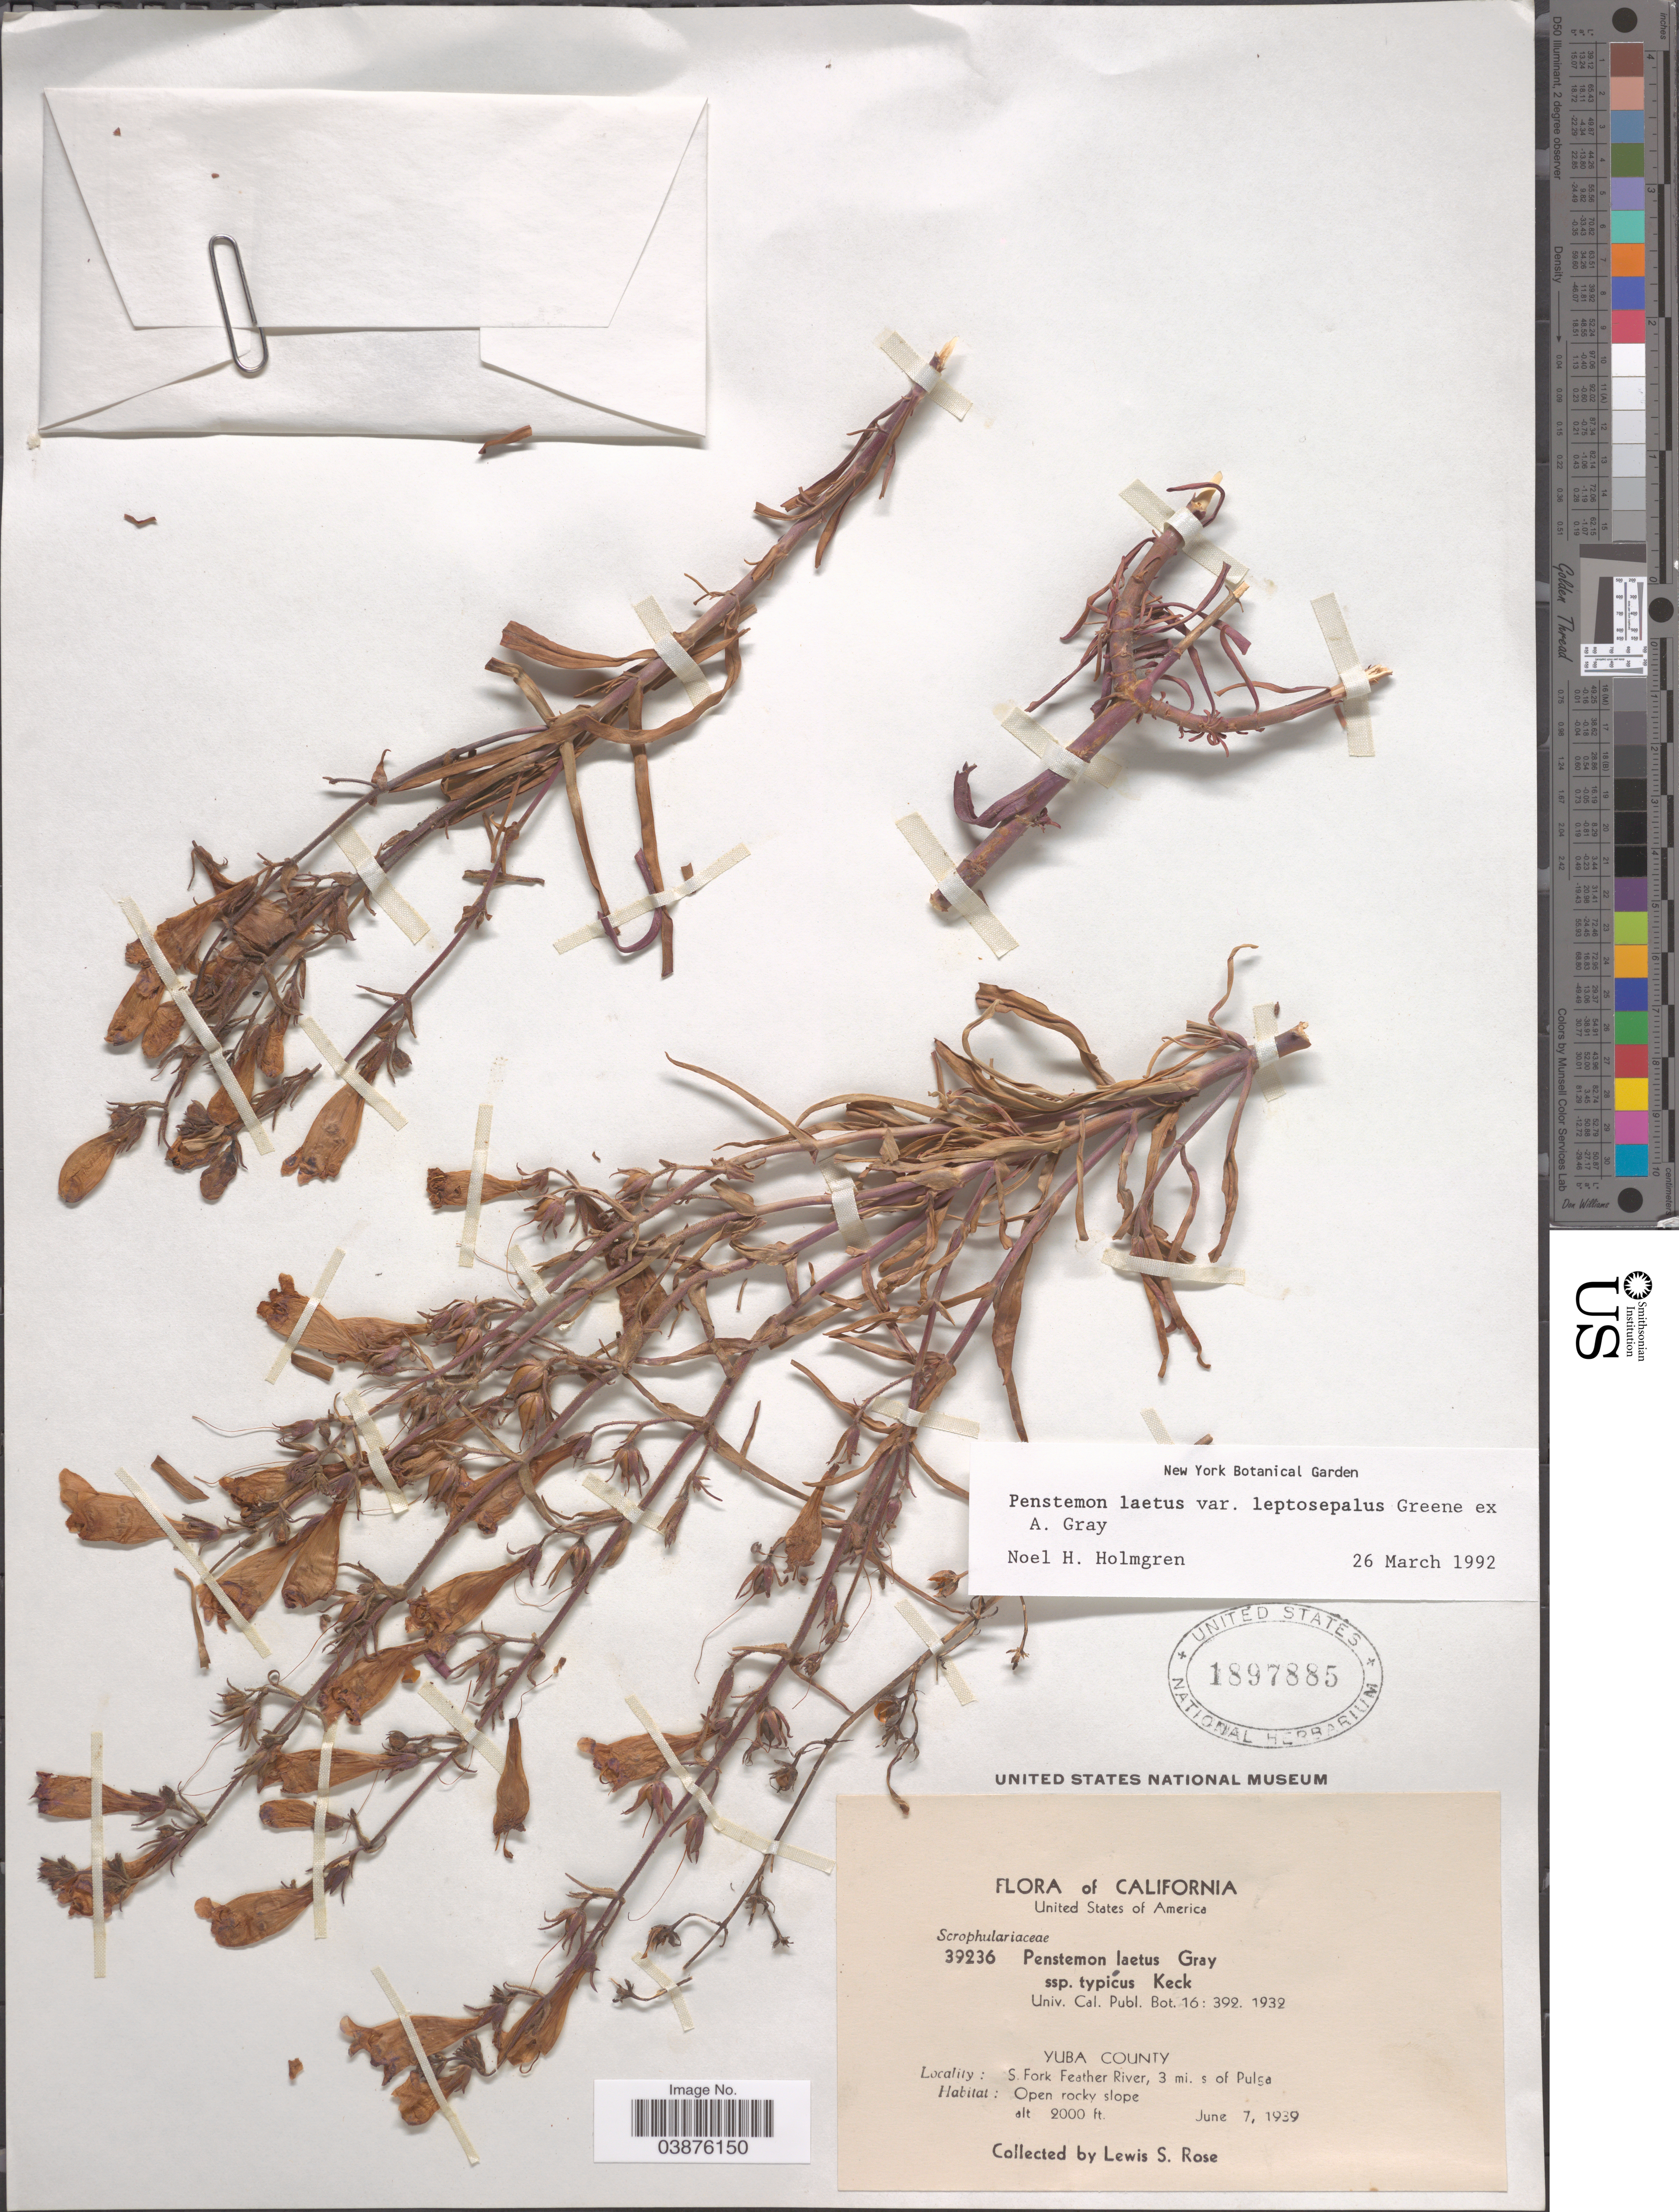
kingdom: Plantae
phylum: Tracheophyta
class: Magnoliopsida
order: Lamiales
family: Plantaginaceae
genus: Penstemon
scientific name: Penstemon laetus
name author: A. Gray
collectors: L. S. Rose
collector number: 39236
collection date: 1939-06-07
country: United States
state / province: California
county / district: Yuba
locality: Yuba County. S.Fork Feather River, 3 mi. s. of Pulga.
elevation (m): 610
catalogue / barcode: US 1897885